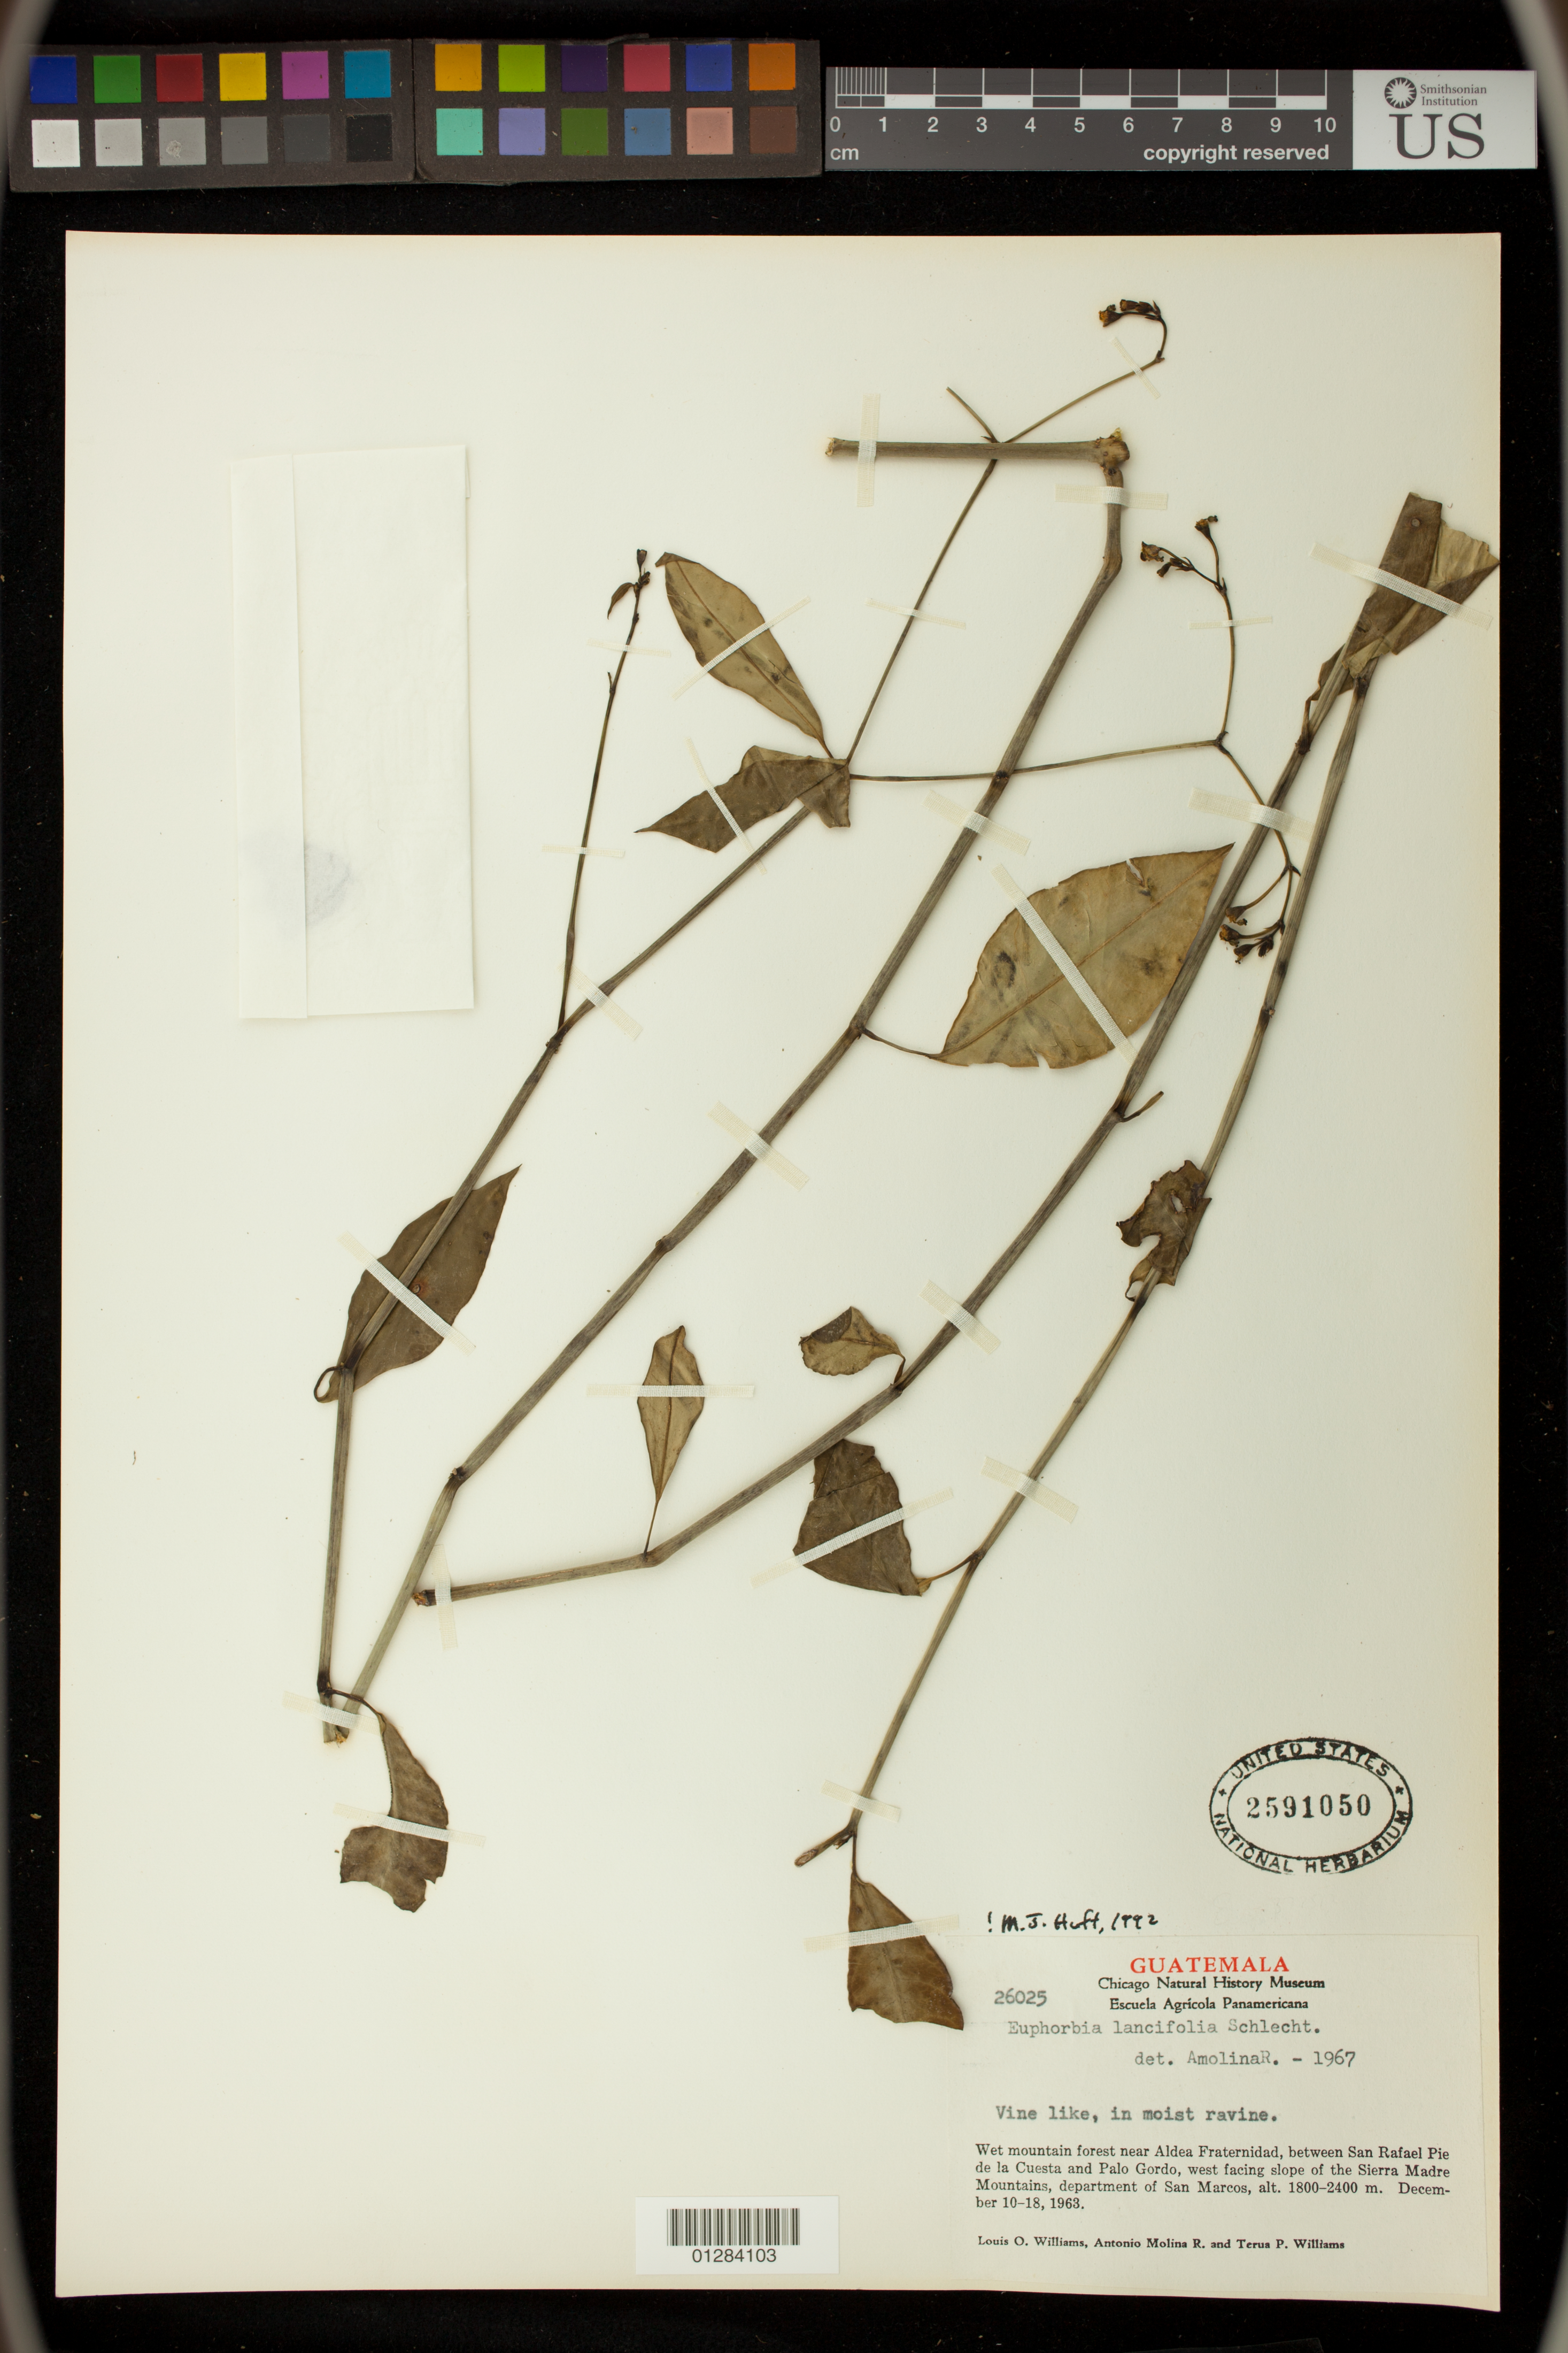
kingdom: Plantae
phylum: Tracheophyta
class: Magnoliopsida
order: Malpighiales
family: Euphorbiaceae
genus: Euphorbia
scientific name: Euphorbia lancifolia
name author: Schltdl.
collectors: L. O. Williams, A. Molina R. & T. P. Williams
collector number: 26025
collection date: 1963-12-10/1963-12-18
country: Guatemala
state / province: San Marcos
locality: Forest near Aldea Fraternidad, between San Rafael Pie de la Cuesta and Palo Gordo, west facing slope of the Sierra Madre Mountains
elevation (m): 1800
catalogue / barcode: US 2591050